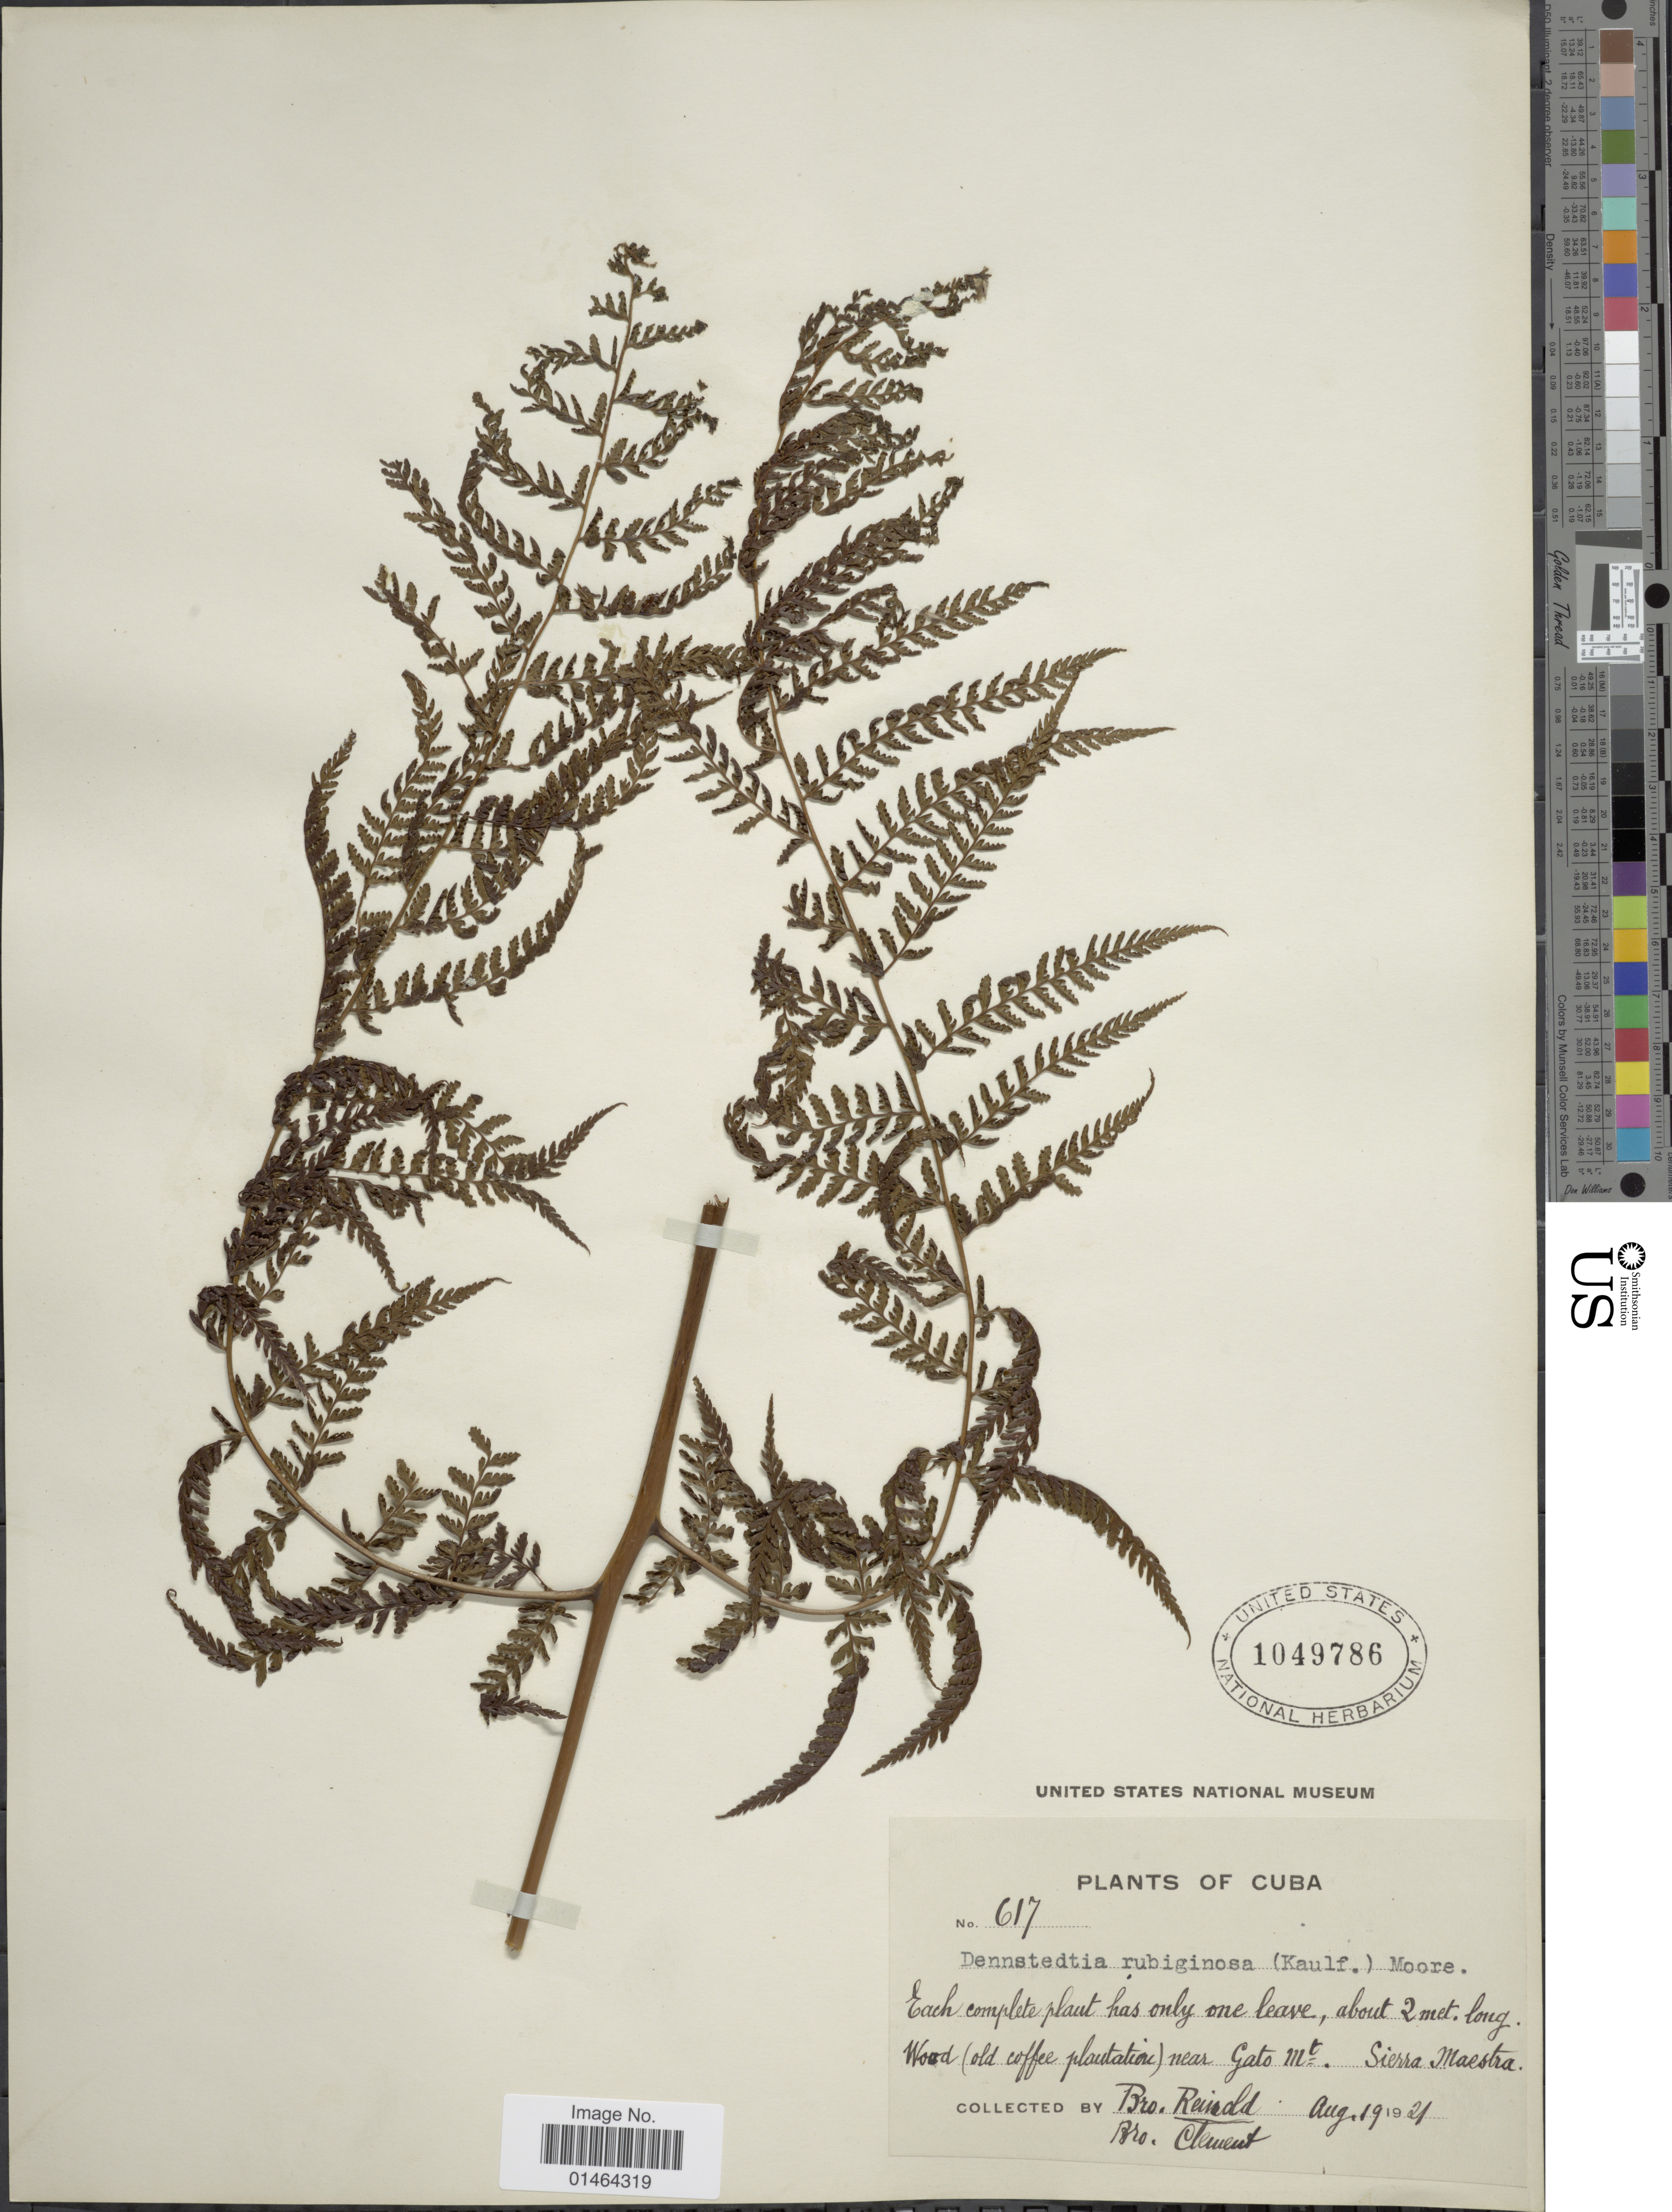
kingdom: Plantae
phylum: Tracheophyta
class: Polypodiopsida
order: Polypodiales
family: Dennstaedtiaceae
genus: Dennstaedtia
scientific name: Dennstaedtia cicutaria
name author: (Sw.) T. Moore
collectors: Reinold & B. Clement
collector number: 617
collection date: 1921-08-19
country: Cuba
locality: Wood (old coffee plantation) near Gato Mt. Sierra Maestra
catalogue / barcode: US 1049786